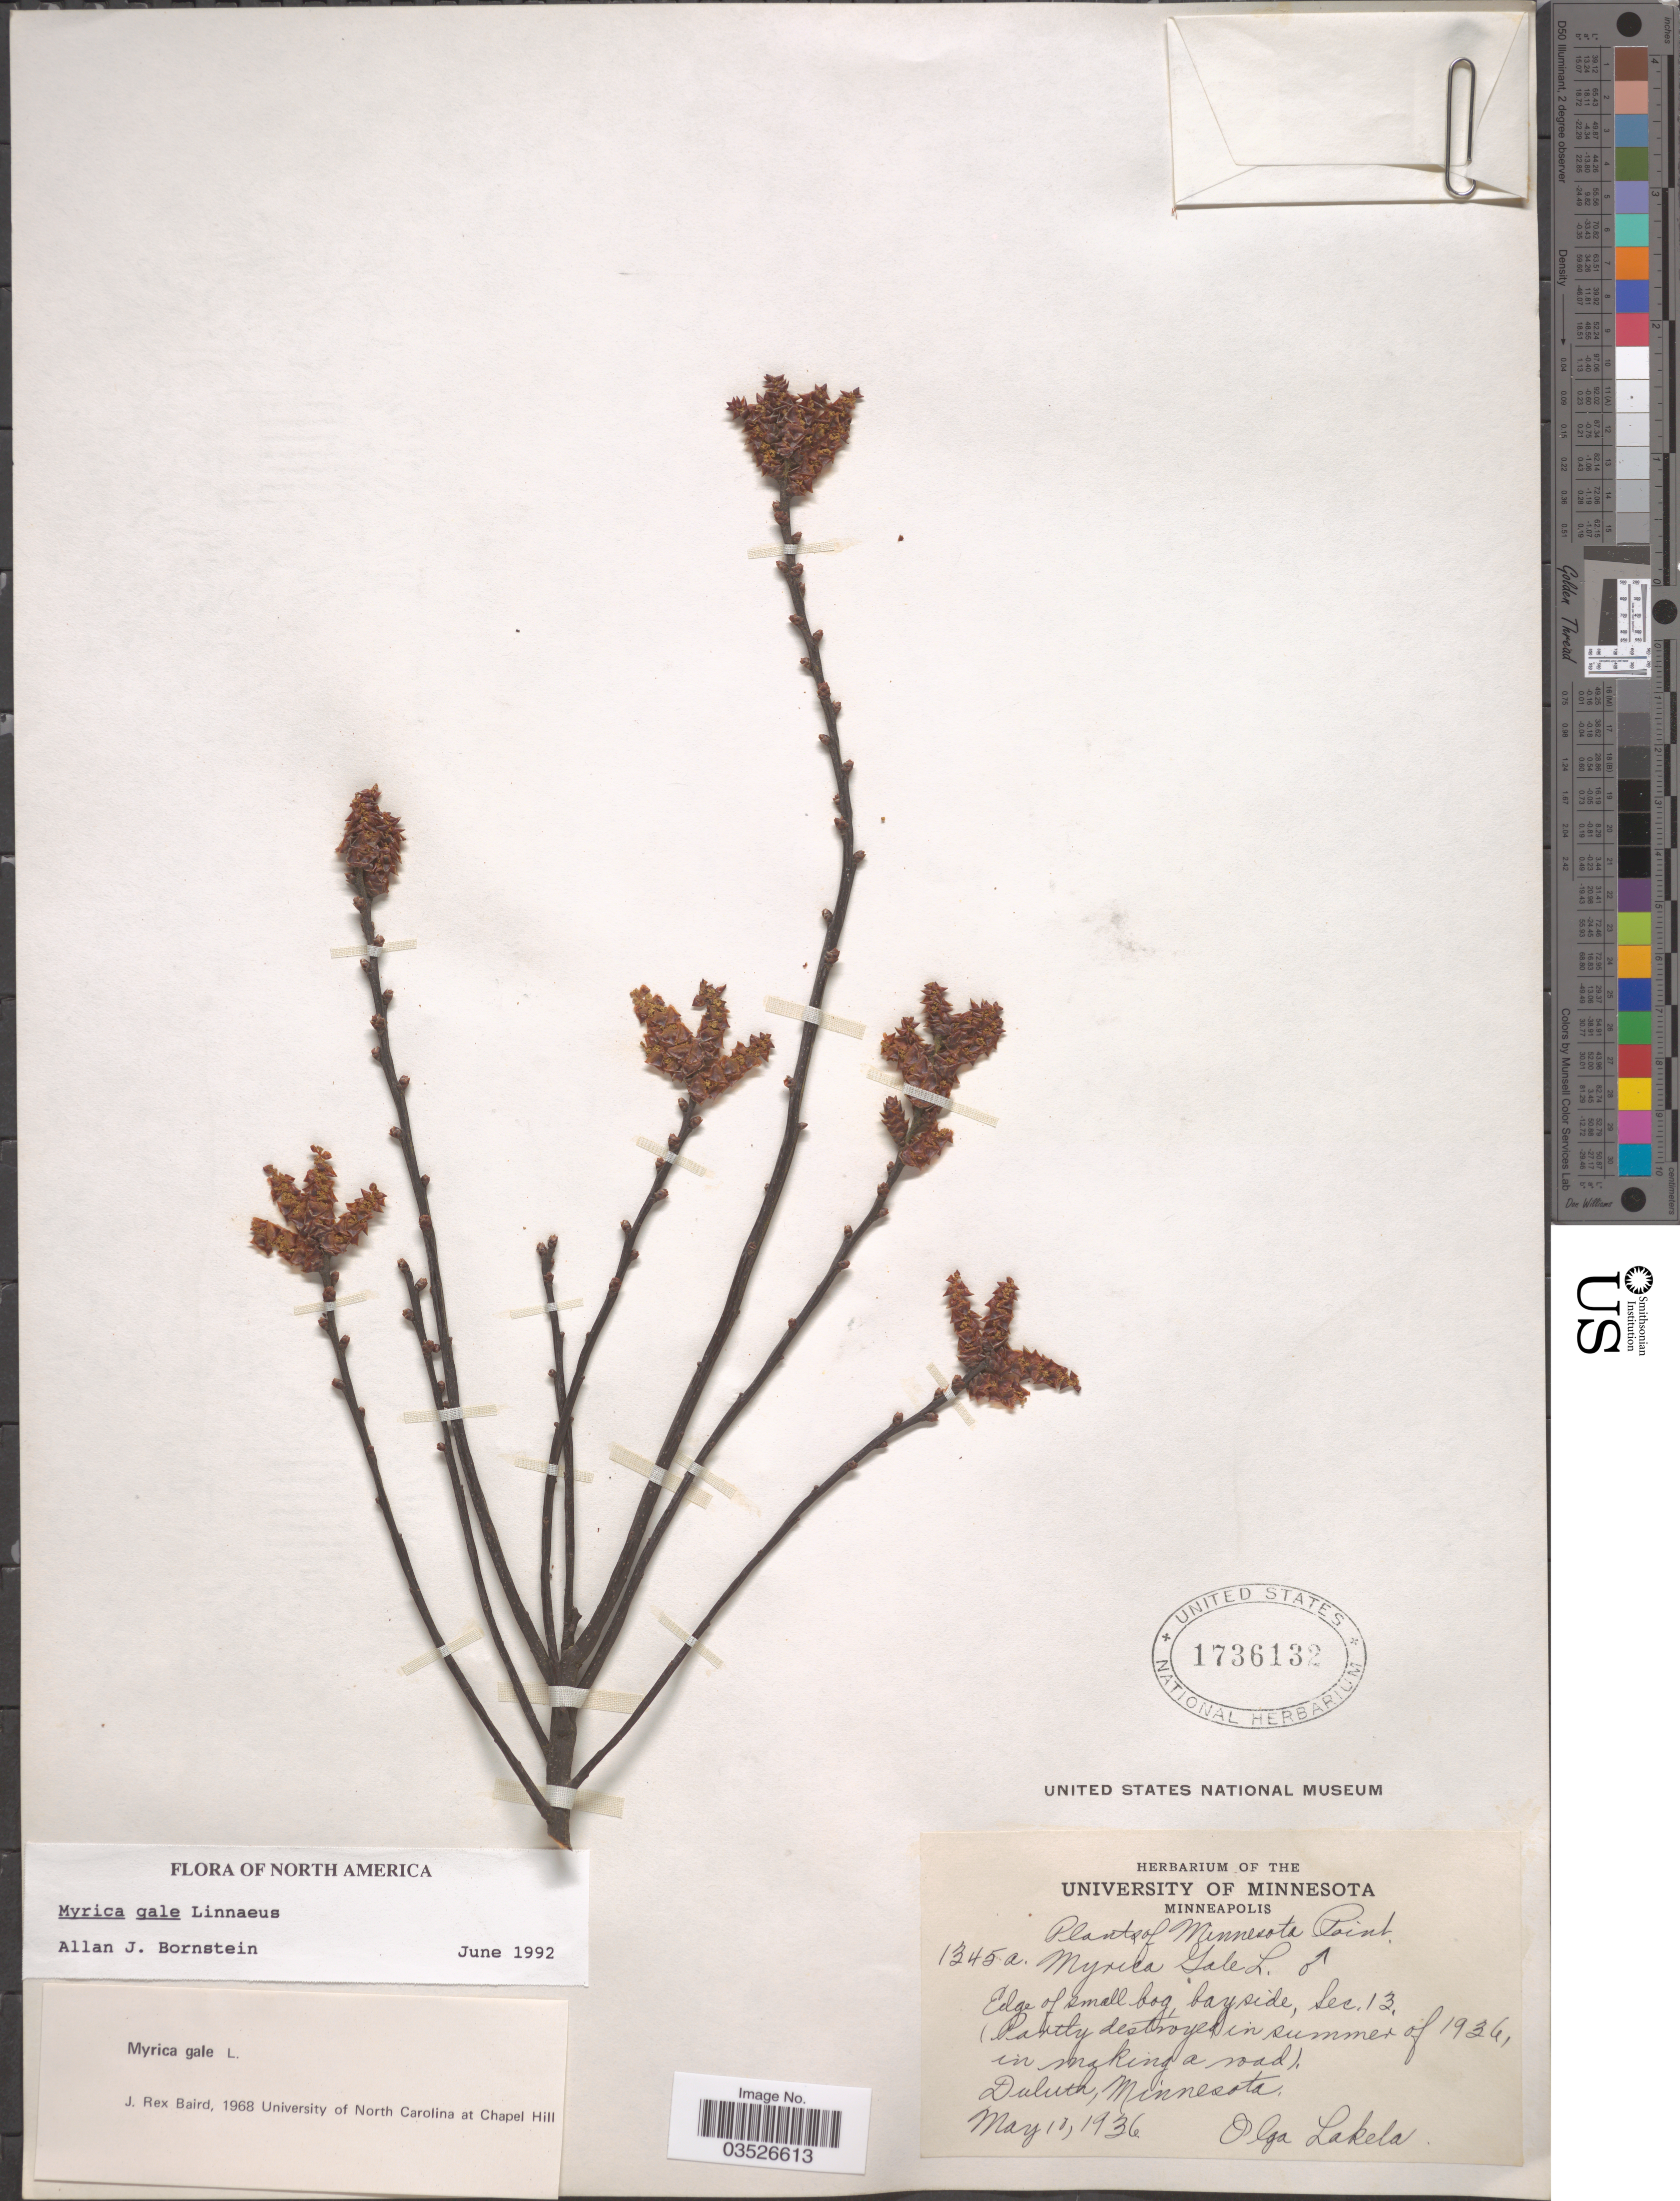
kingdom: Plantae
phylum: Tracheophyta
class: Magnoliopsida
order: Fagales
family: Myricaceae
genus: Myrica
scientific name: Myrica gale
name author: L.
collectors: O. K. Lakela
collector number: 1345a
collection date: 1936-05-10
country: United States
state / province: Minnesota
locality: Minnesota Point. Sec. 13 Duluth.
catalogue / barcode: US 1736132